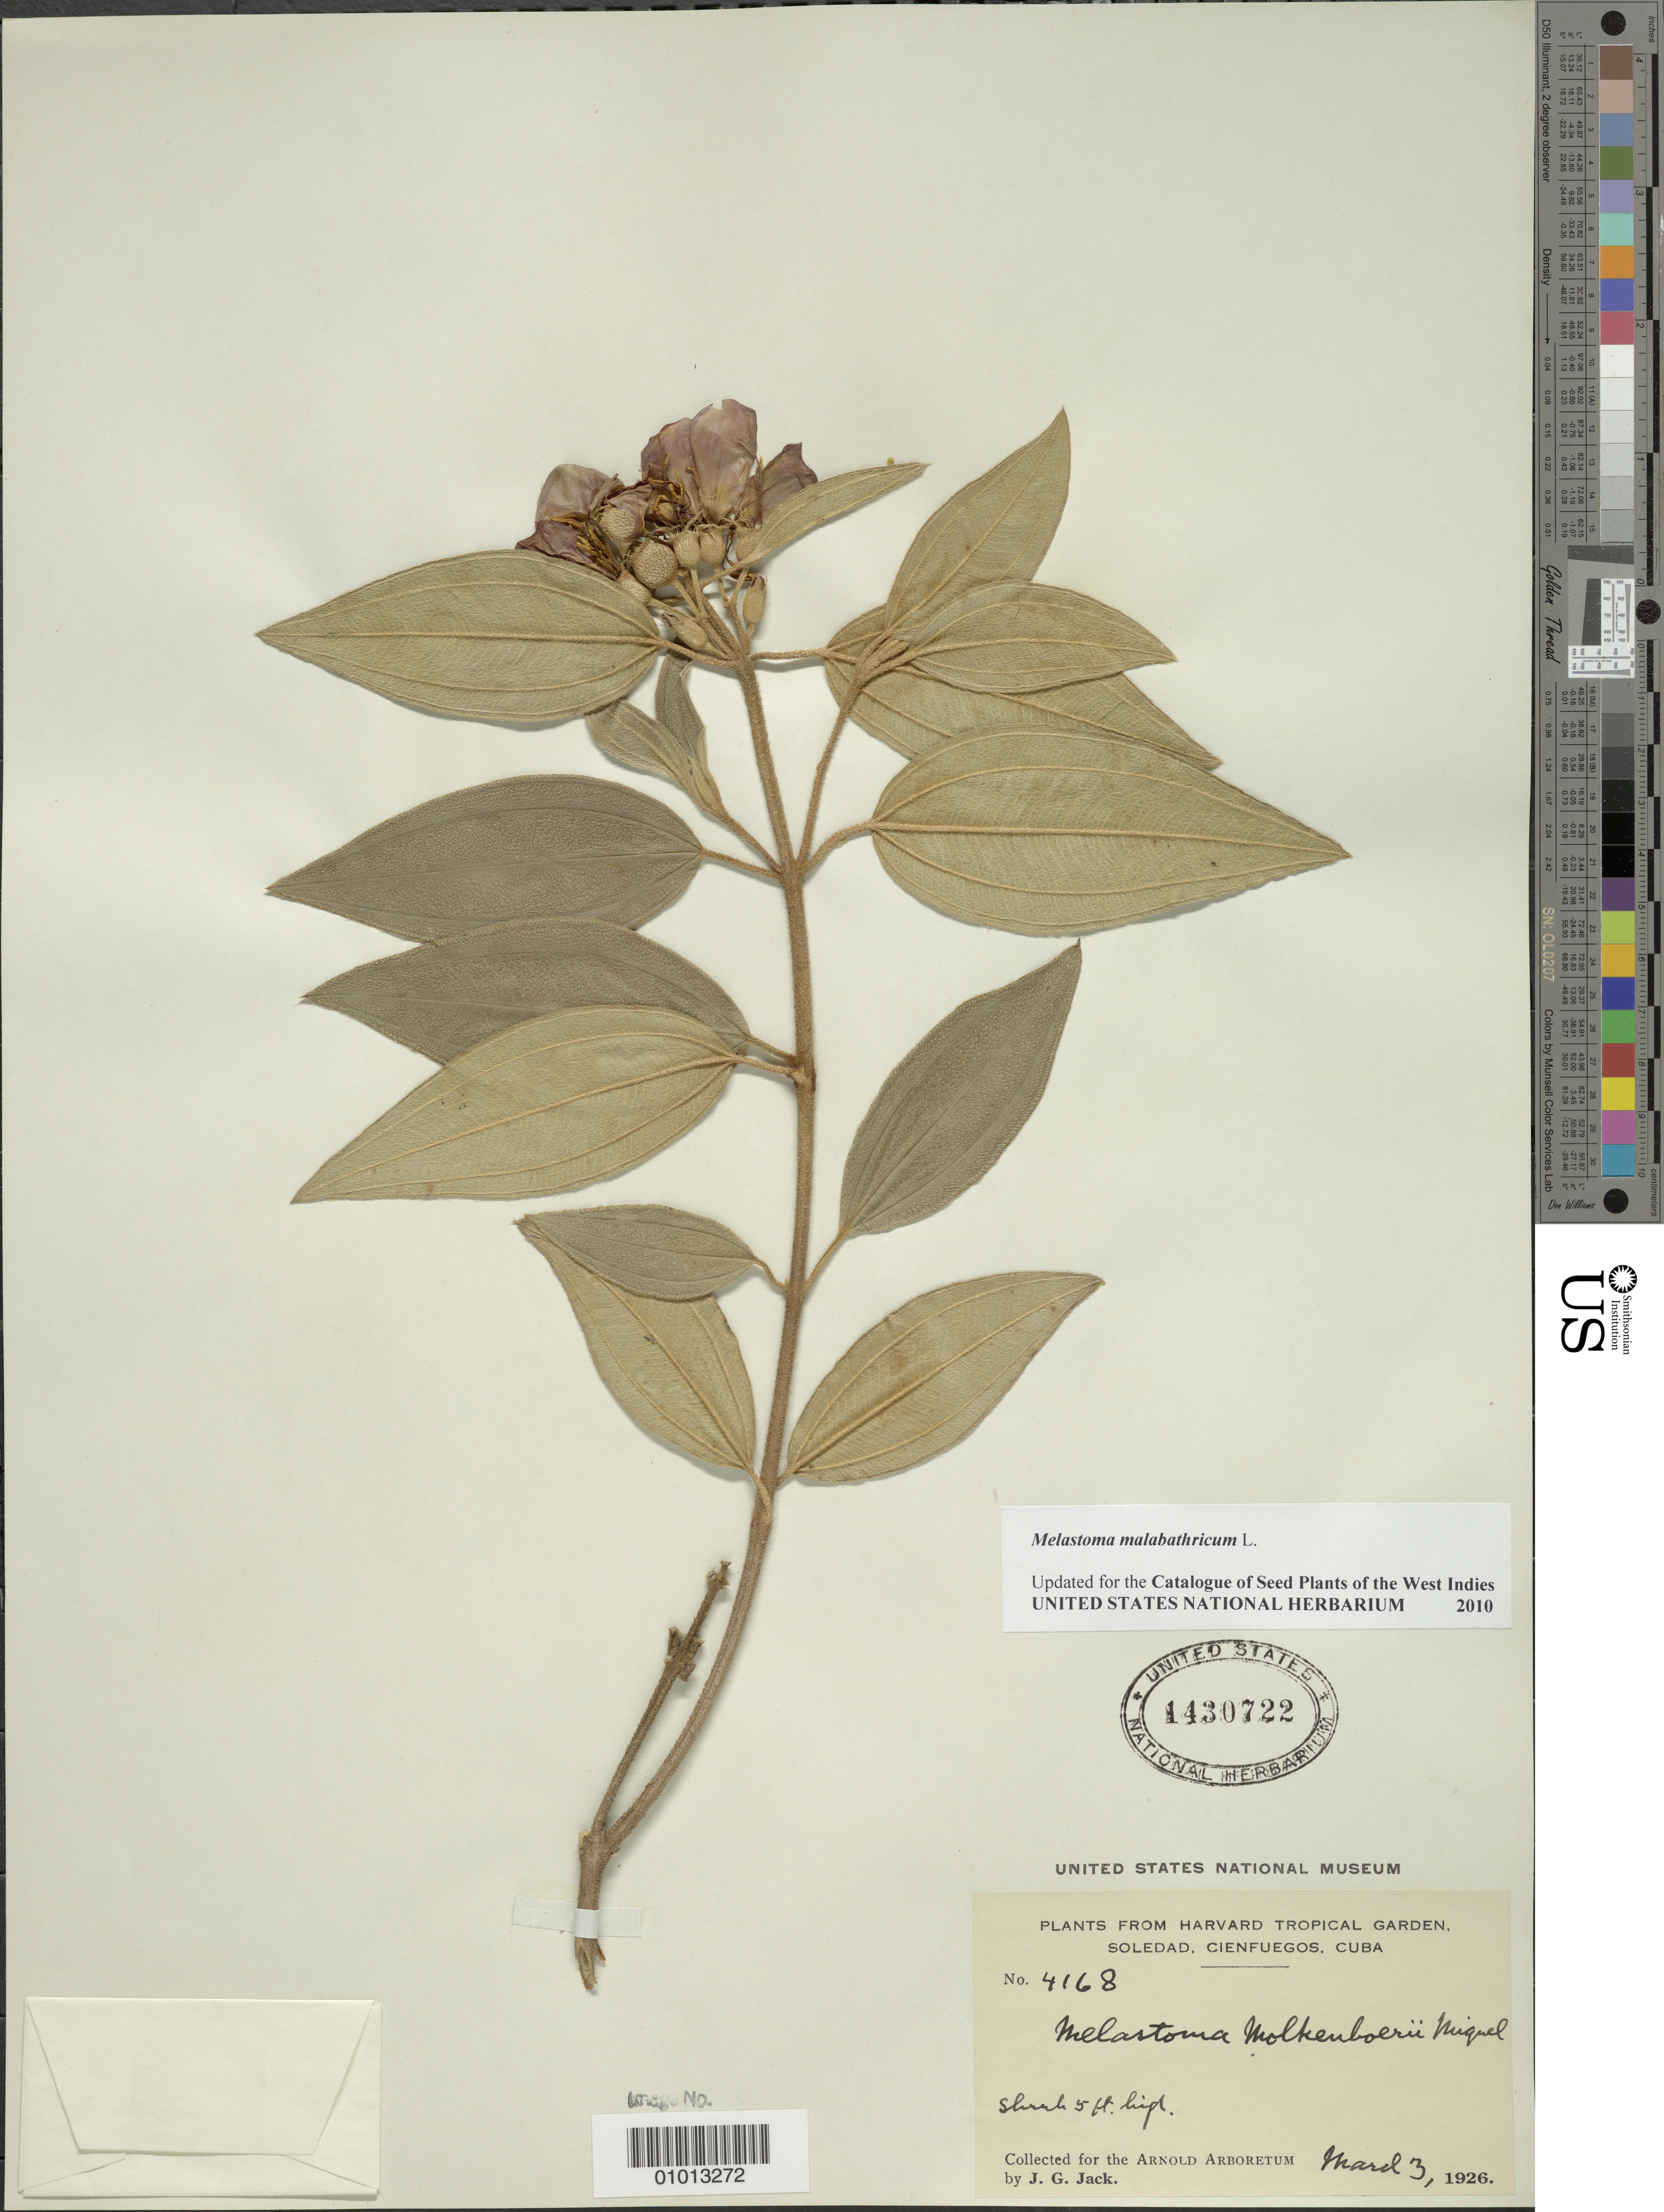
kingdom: Plantae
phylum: Tracheophyta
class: Magnoliopsida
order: Myrtales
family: Melastomataceae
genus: Melastoma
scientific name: Melastoma malabathricum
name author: L.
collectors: J. G. Jack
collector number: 4168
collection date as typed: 03 Mar 1926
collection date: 1926-03-03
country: Cuba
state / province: Cienfuegos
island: Cuba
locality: Soledad, Cienfuegos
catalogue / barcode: US 1430722